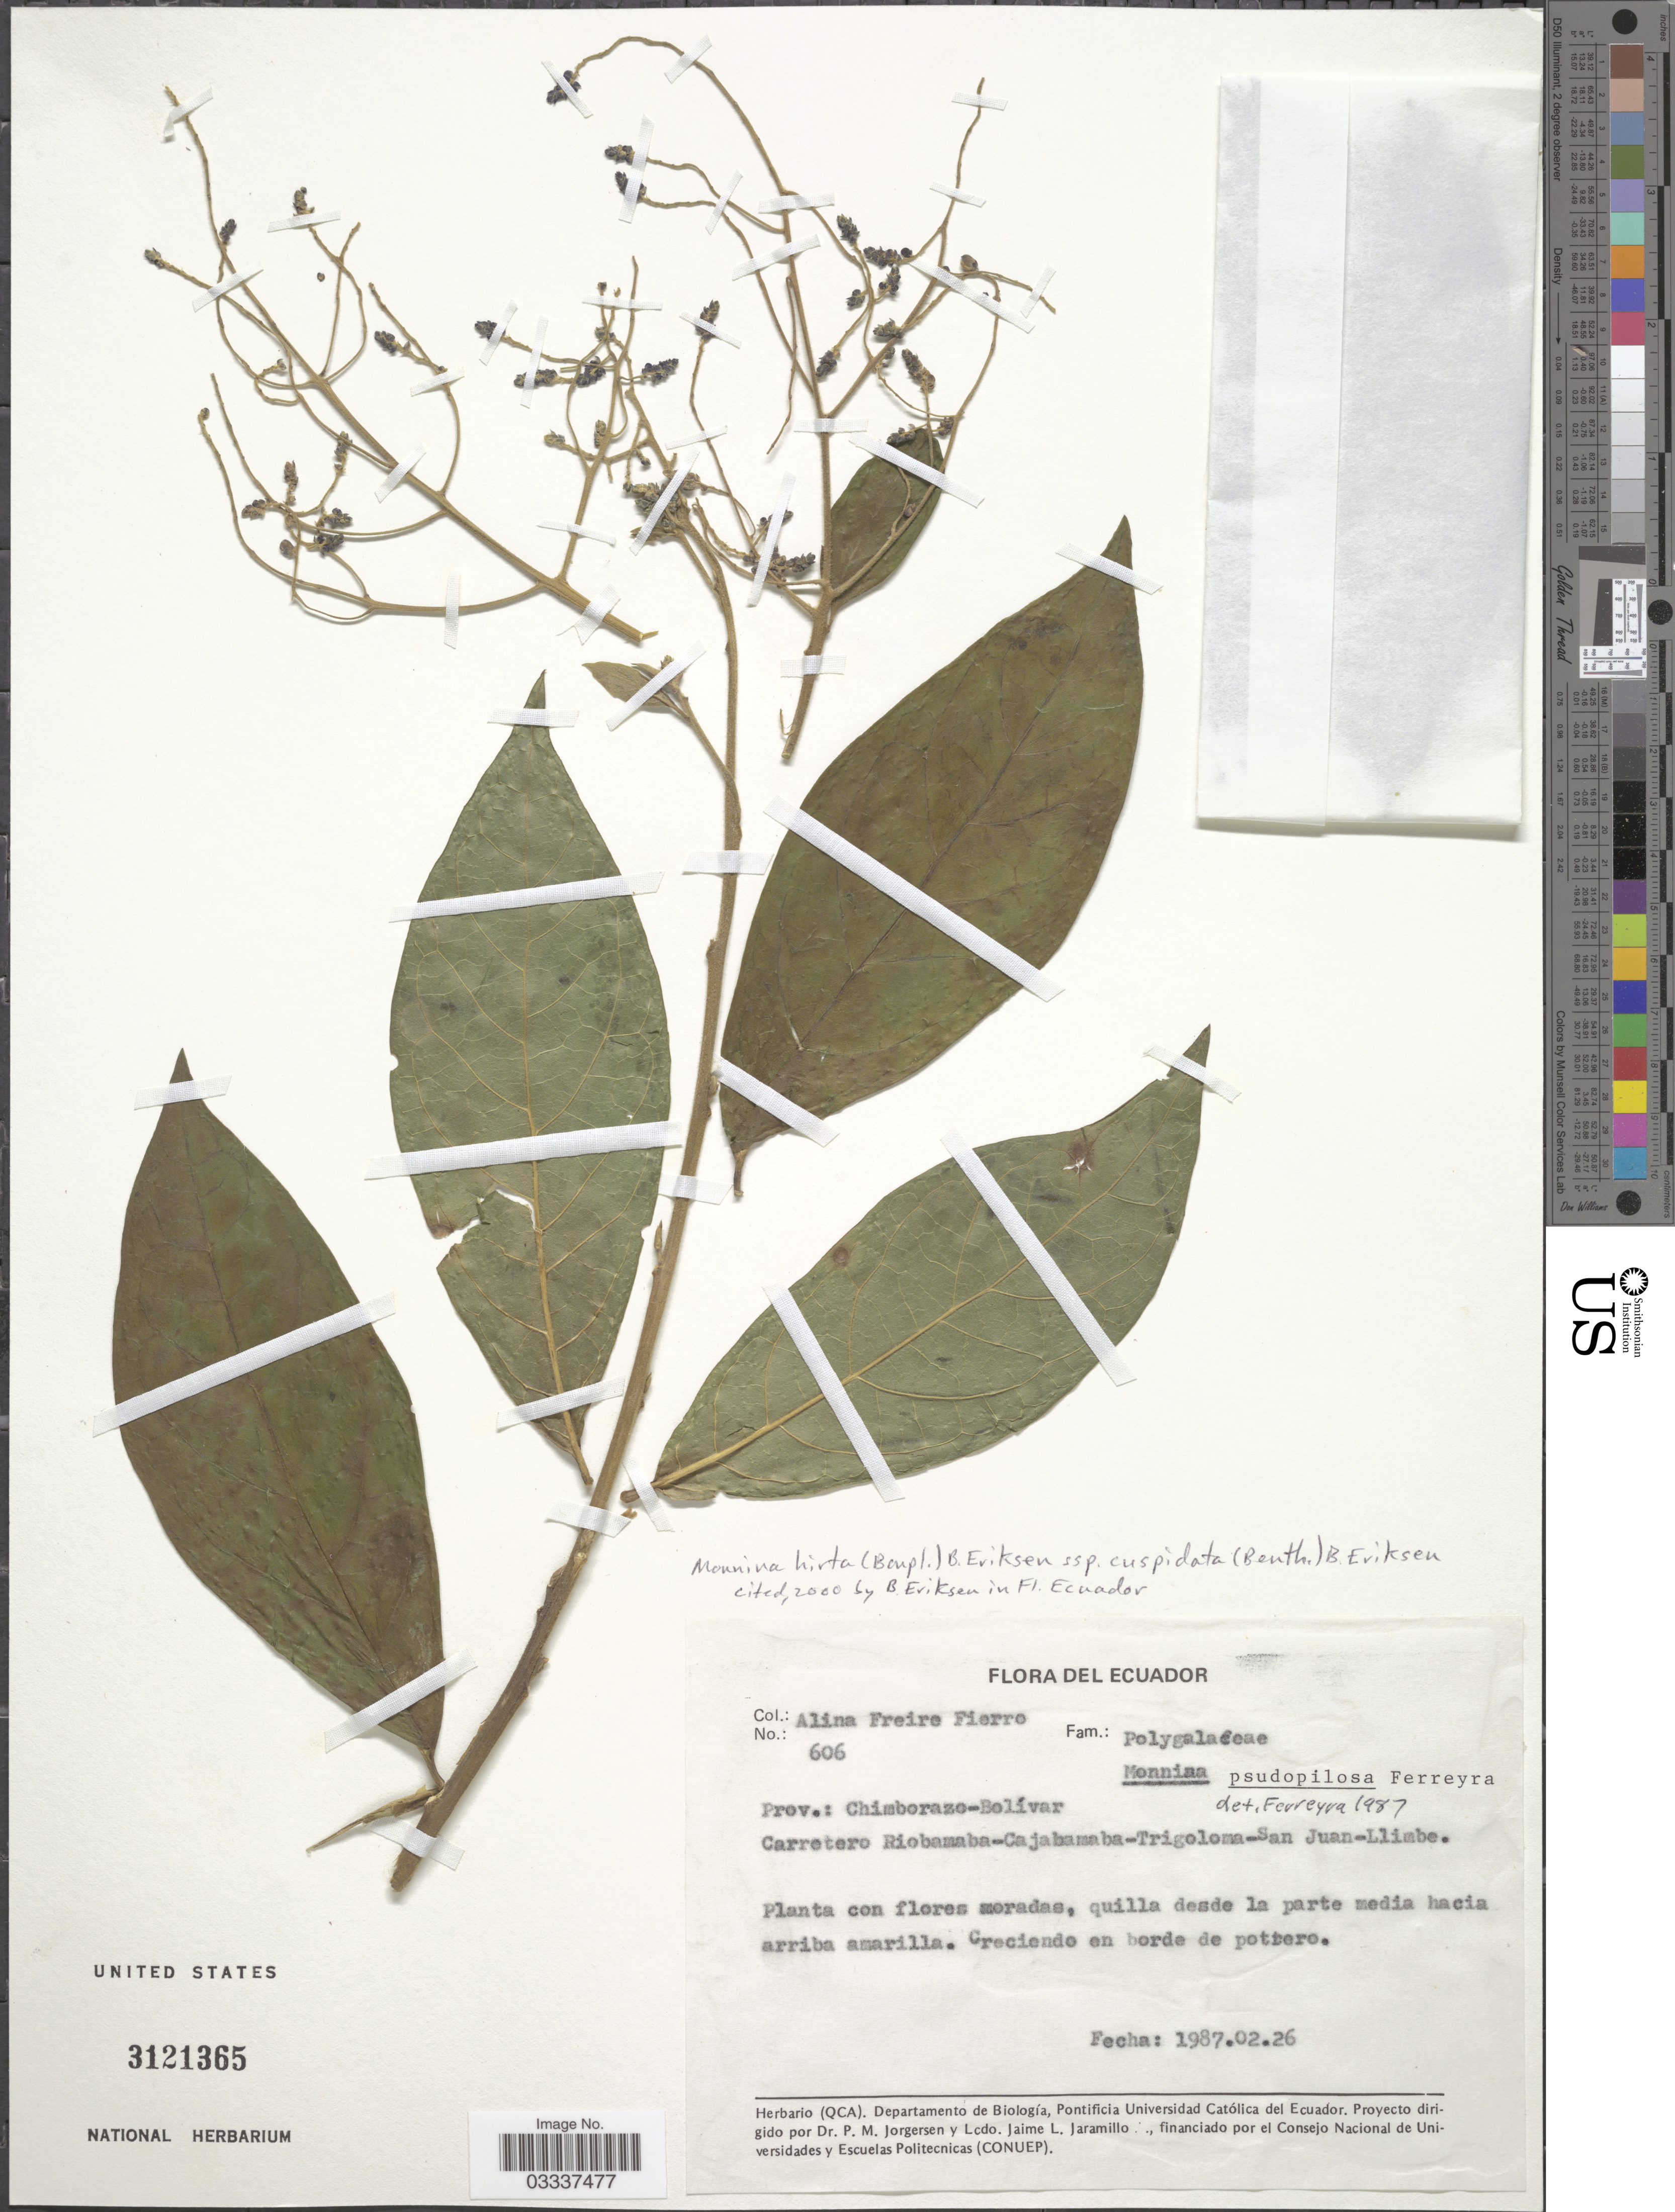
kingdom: Plantae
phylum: Tracheophyta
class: Magnoliopsida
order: Fabales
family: Polygalaceae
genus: Monnina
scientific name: Monnina hirta subsp. cuspidata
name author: (Benth.) B. Eriksen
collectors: A. Freire-Fierro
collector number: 606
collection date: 1987-02-26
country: Ecuador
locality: Prov.: Chimborazo-Bolívar, Carretero Riobamba-Cajabamba-Trigoloma-San Juan-Llimbe.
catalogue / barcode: US 3121365